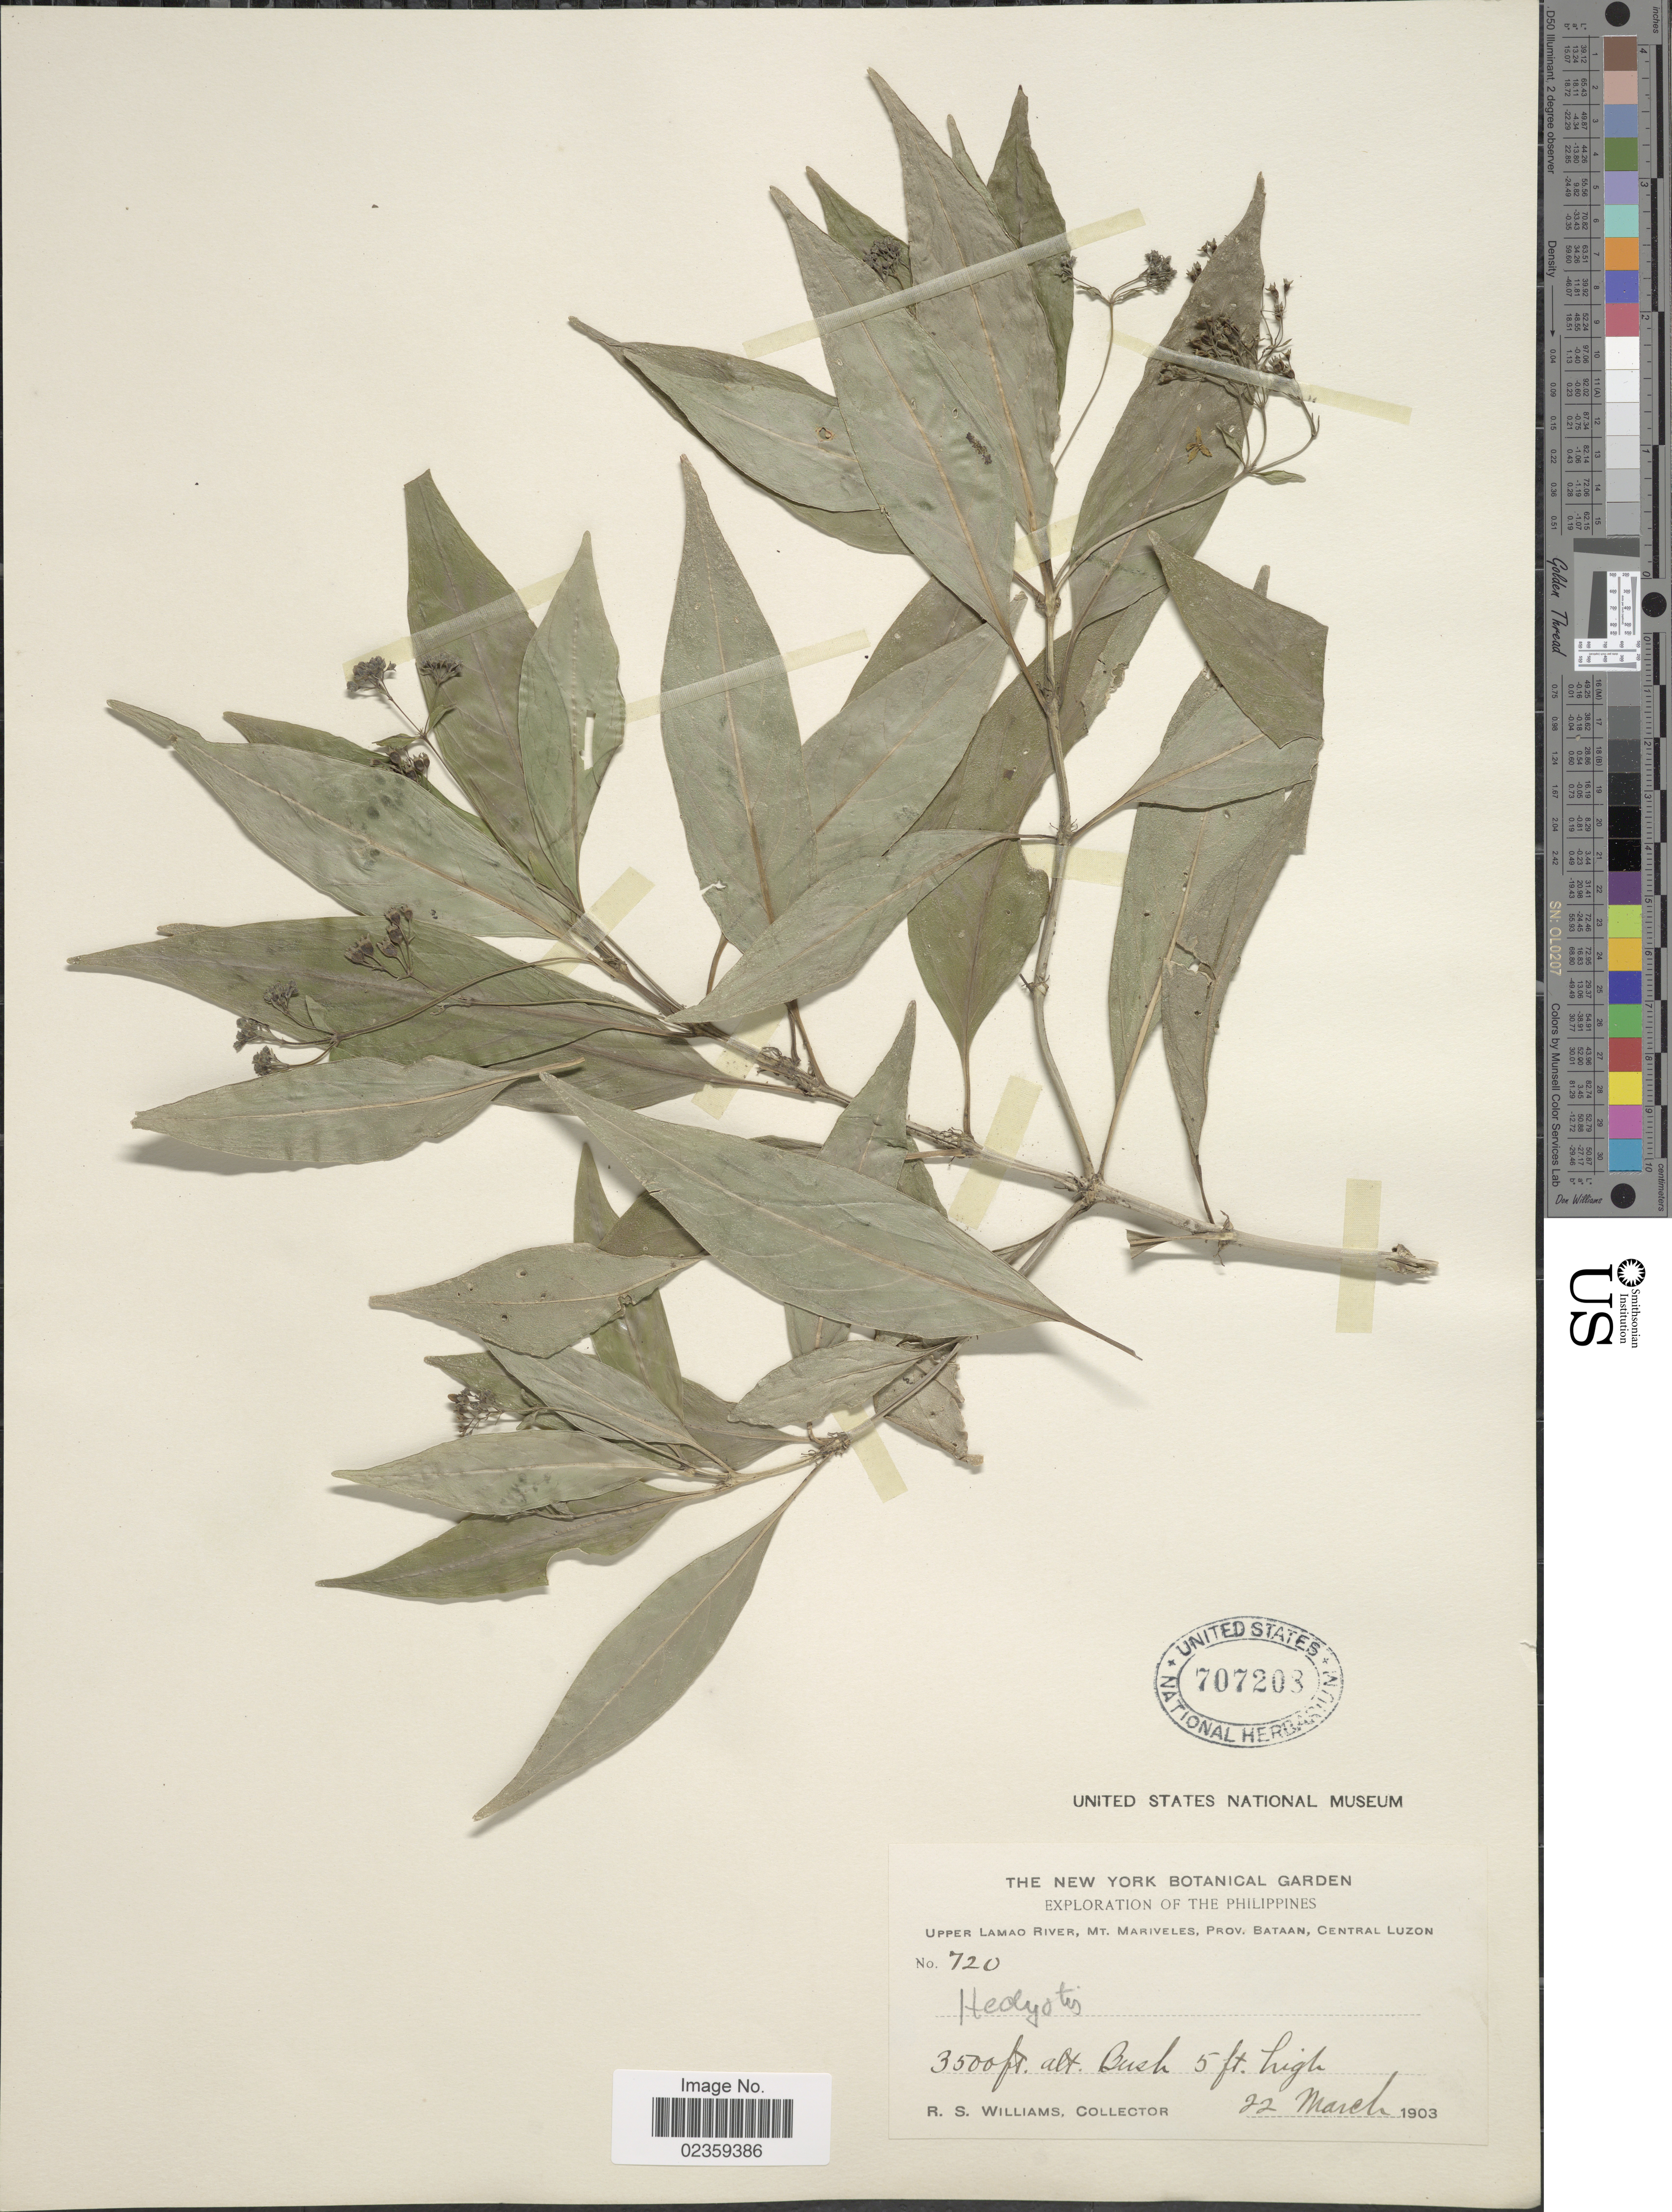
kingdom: Plantae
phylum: Tracheophyta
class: Magnoliopsida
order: Gentianales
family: Rubiaceae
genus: Oldenlandia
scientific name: Oldenlandia sp.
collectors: R. S. Williams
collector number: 720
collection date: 1903-03-22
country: Philippines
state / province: Central Luzon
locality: Upper Lamao River, Mt. Mariveles, Prov. Bataan, Central Luzon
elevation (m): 1067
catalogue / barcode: US 707208